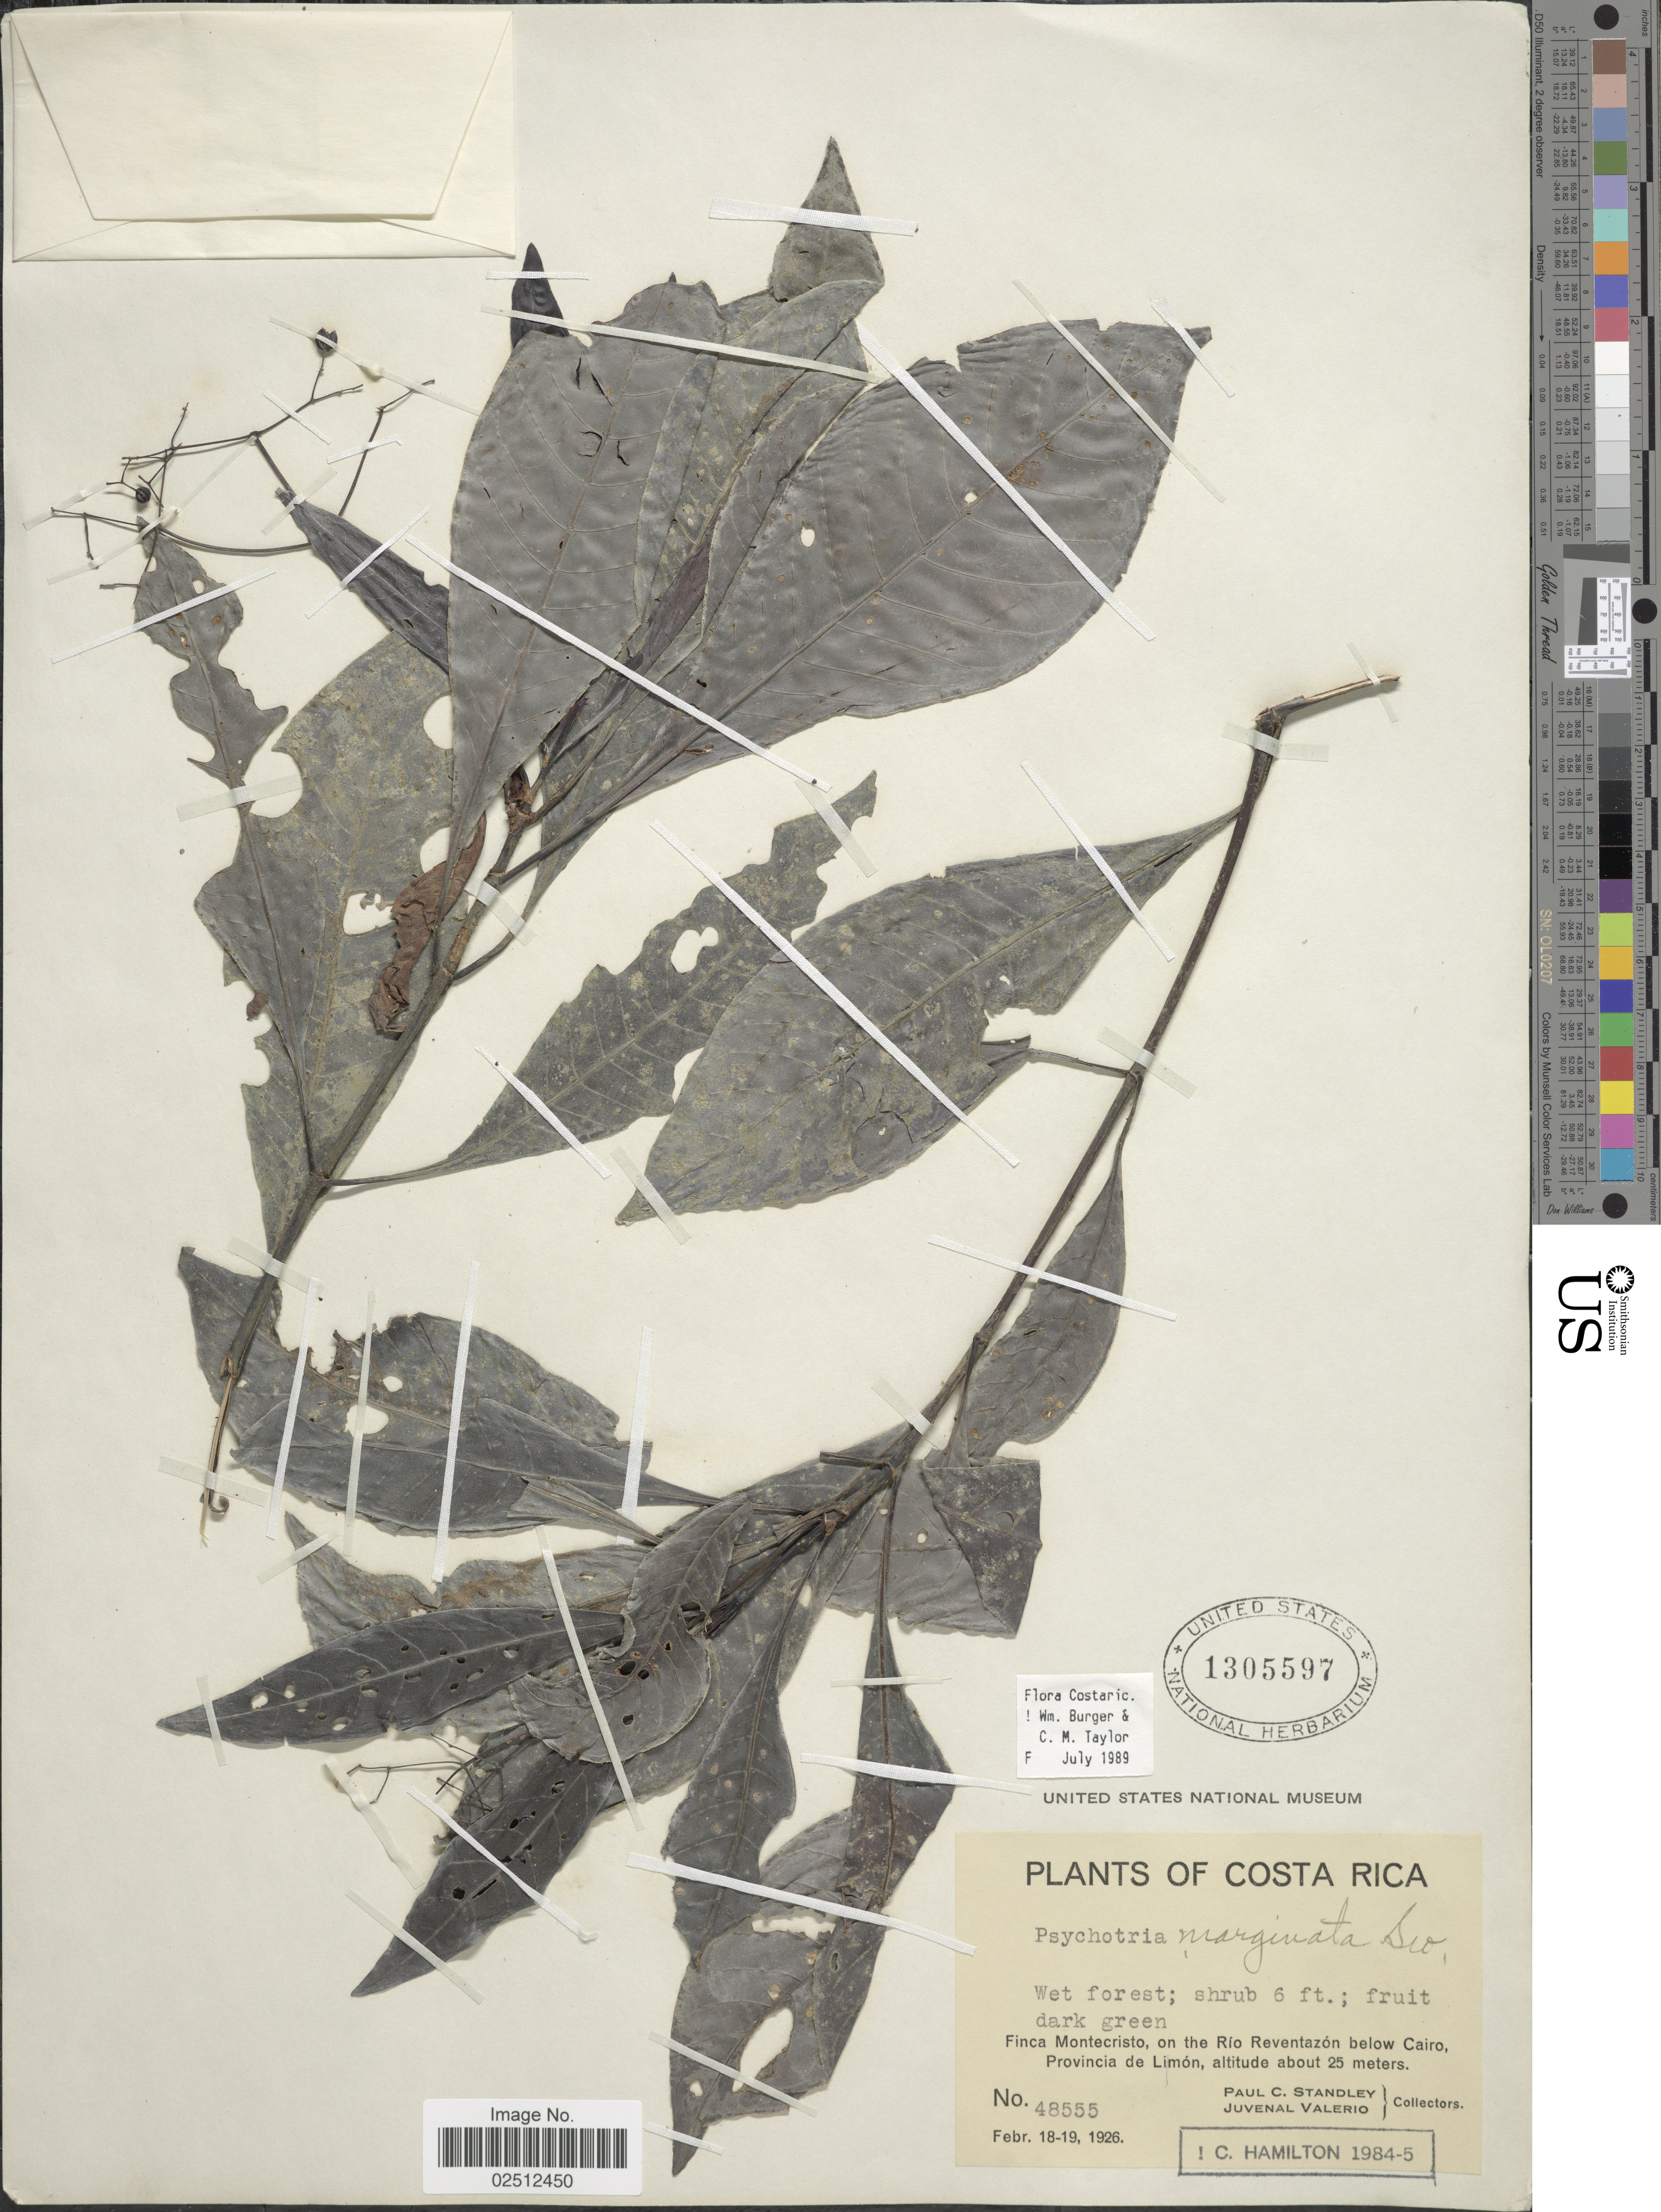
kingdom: Plantae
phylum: Tracheophyta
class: Magnoliopsida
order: Gentianales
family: Rubiaceae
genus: Psychotria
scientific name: Psychotria marginata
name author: Sw.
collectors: P. C. Standley & J. Valerio R.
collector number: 48555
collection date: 1926-02-18/1926-02-19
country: Costa Rica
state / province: Limón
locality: Finca Montecristo, on the Rio Reventazon below Cairo, Provincia de Limon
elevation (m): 25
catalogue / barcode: US 1305597